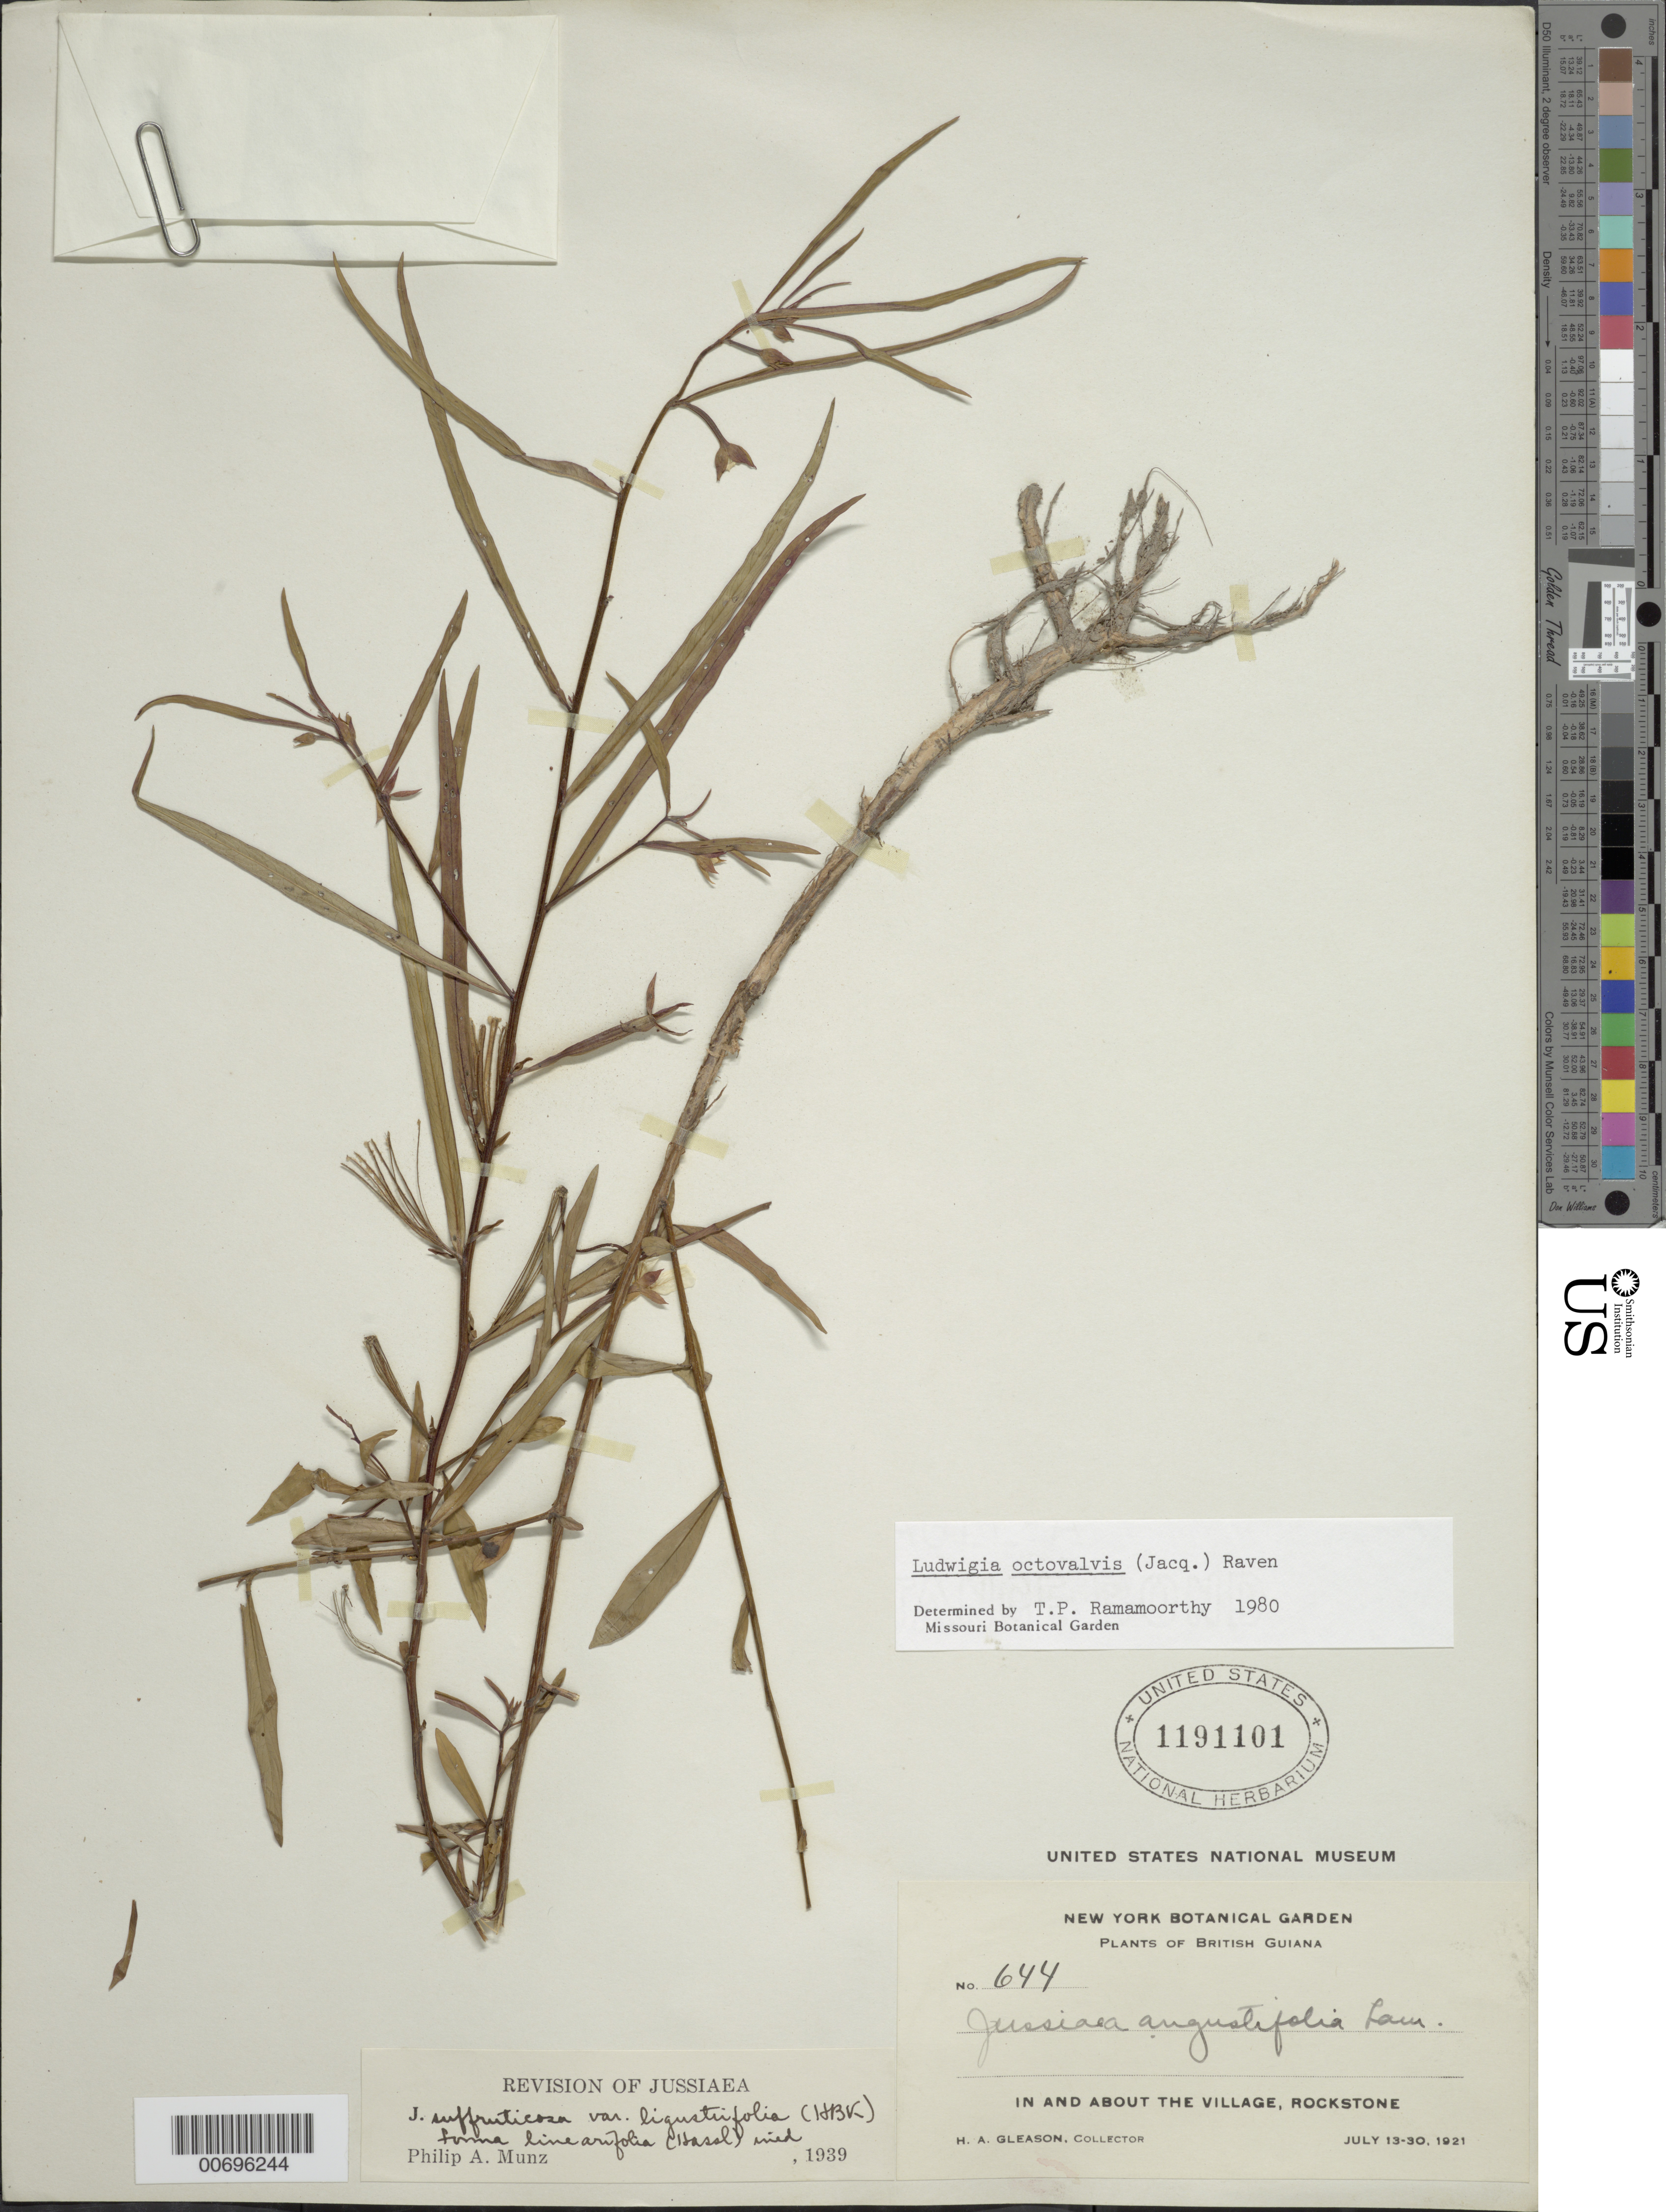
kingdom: Plantae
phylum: Tracheophyta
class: Magnoliopsida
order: Myrtales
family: Onagraceae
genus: Ludwigia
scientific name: Ludwigia octovalvis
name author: (Jacq.) P.H. Raven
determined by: Ramamoorthy, T. P.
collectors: H. A. Gleason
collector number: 644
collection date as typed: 13-Jul-21 to 30-Jul-21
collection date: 1921-07-13/1921-07-30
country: Guyana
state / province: U. Demerara-Berbice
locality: Rockstone, in and about the village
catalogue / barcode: US 1191101